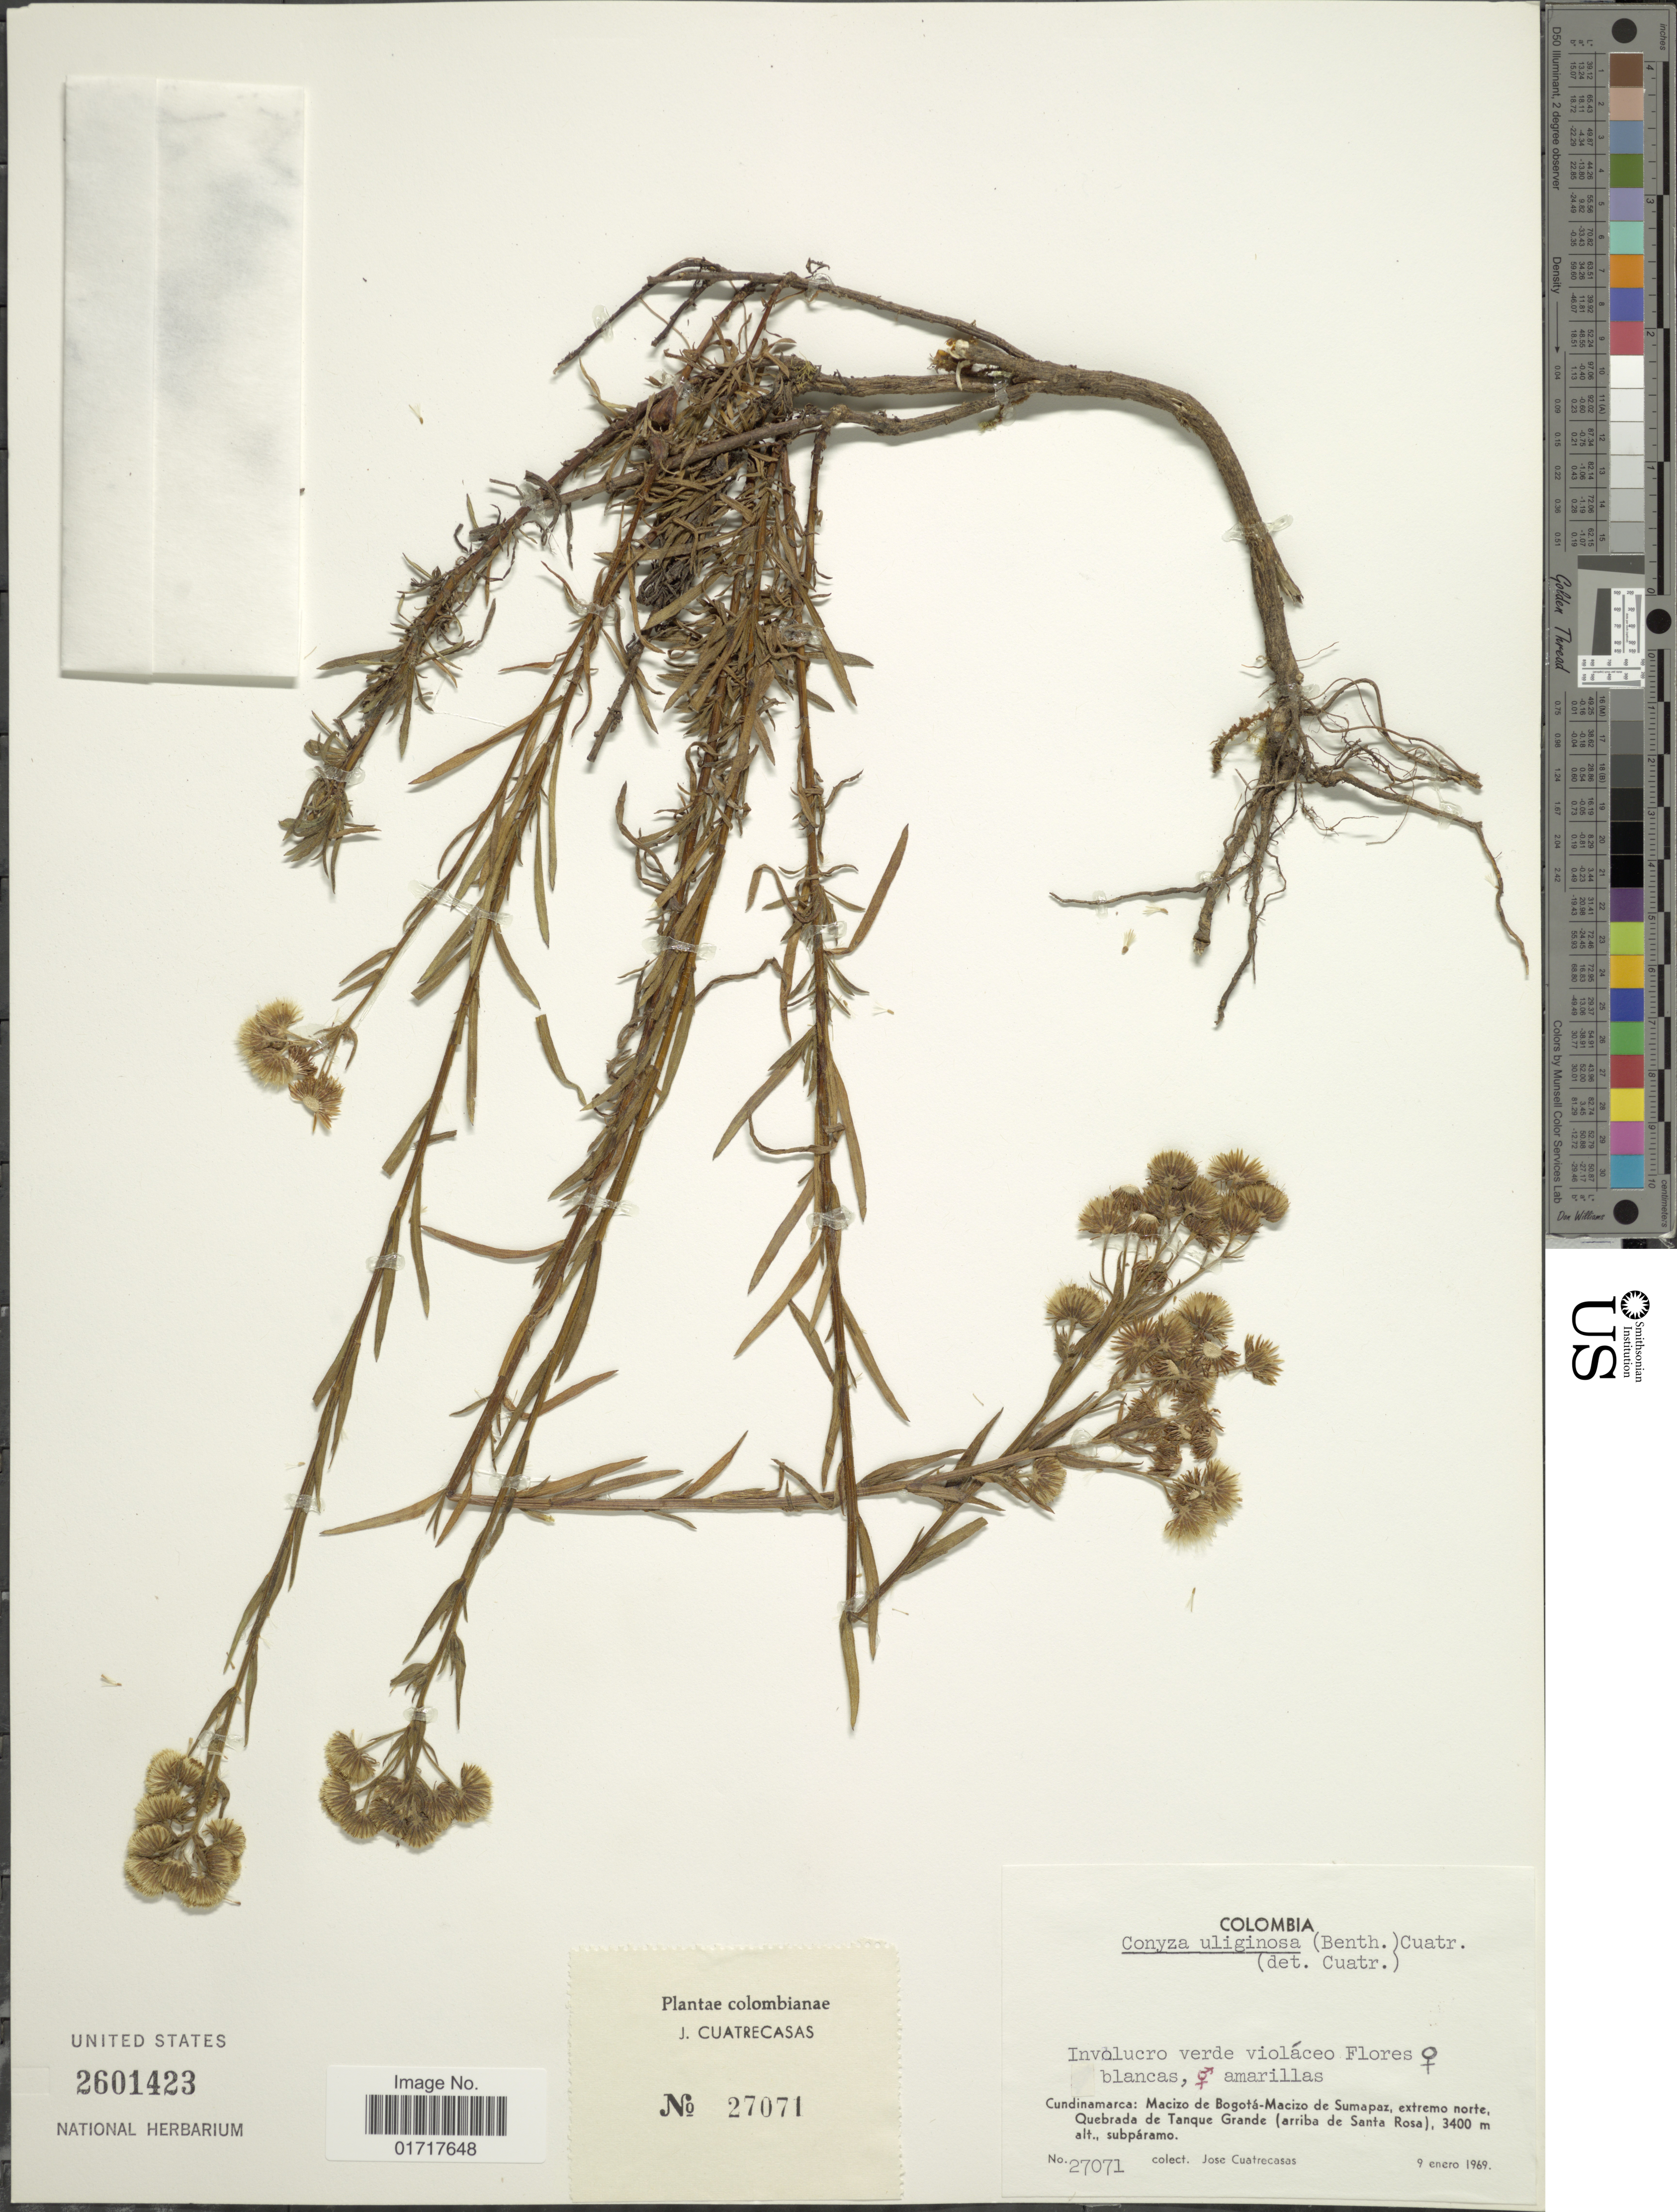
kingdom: Plantae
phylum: Tracheophyta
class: Magnoliopsida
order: Asterales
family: Asteraceae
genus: Conyza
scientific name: Conyza uliginosa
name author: (Benth.) Cuatrec.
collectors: J. Cuatrecasas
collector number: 27071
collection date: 1969-01-09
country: Colombia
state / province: Cundinamarca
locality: Cundinamarca: Macizo de Bogota-Macizo de Sumapaz, extremo norte Quebrada de Tanque Grande (arriba de Santa Rosa).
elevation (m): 3400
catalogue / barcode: US 2601423